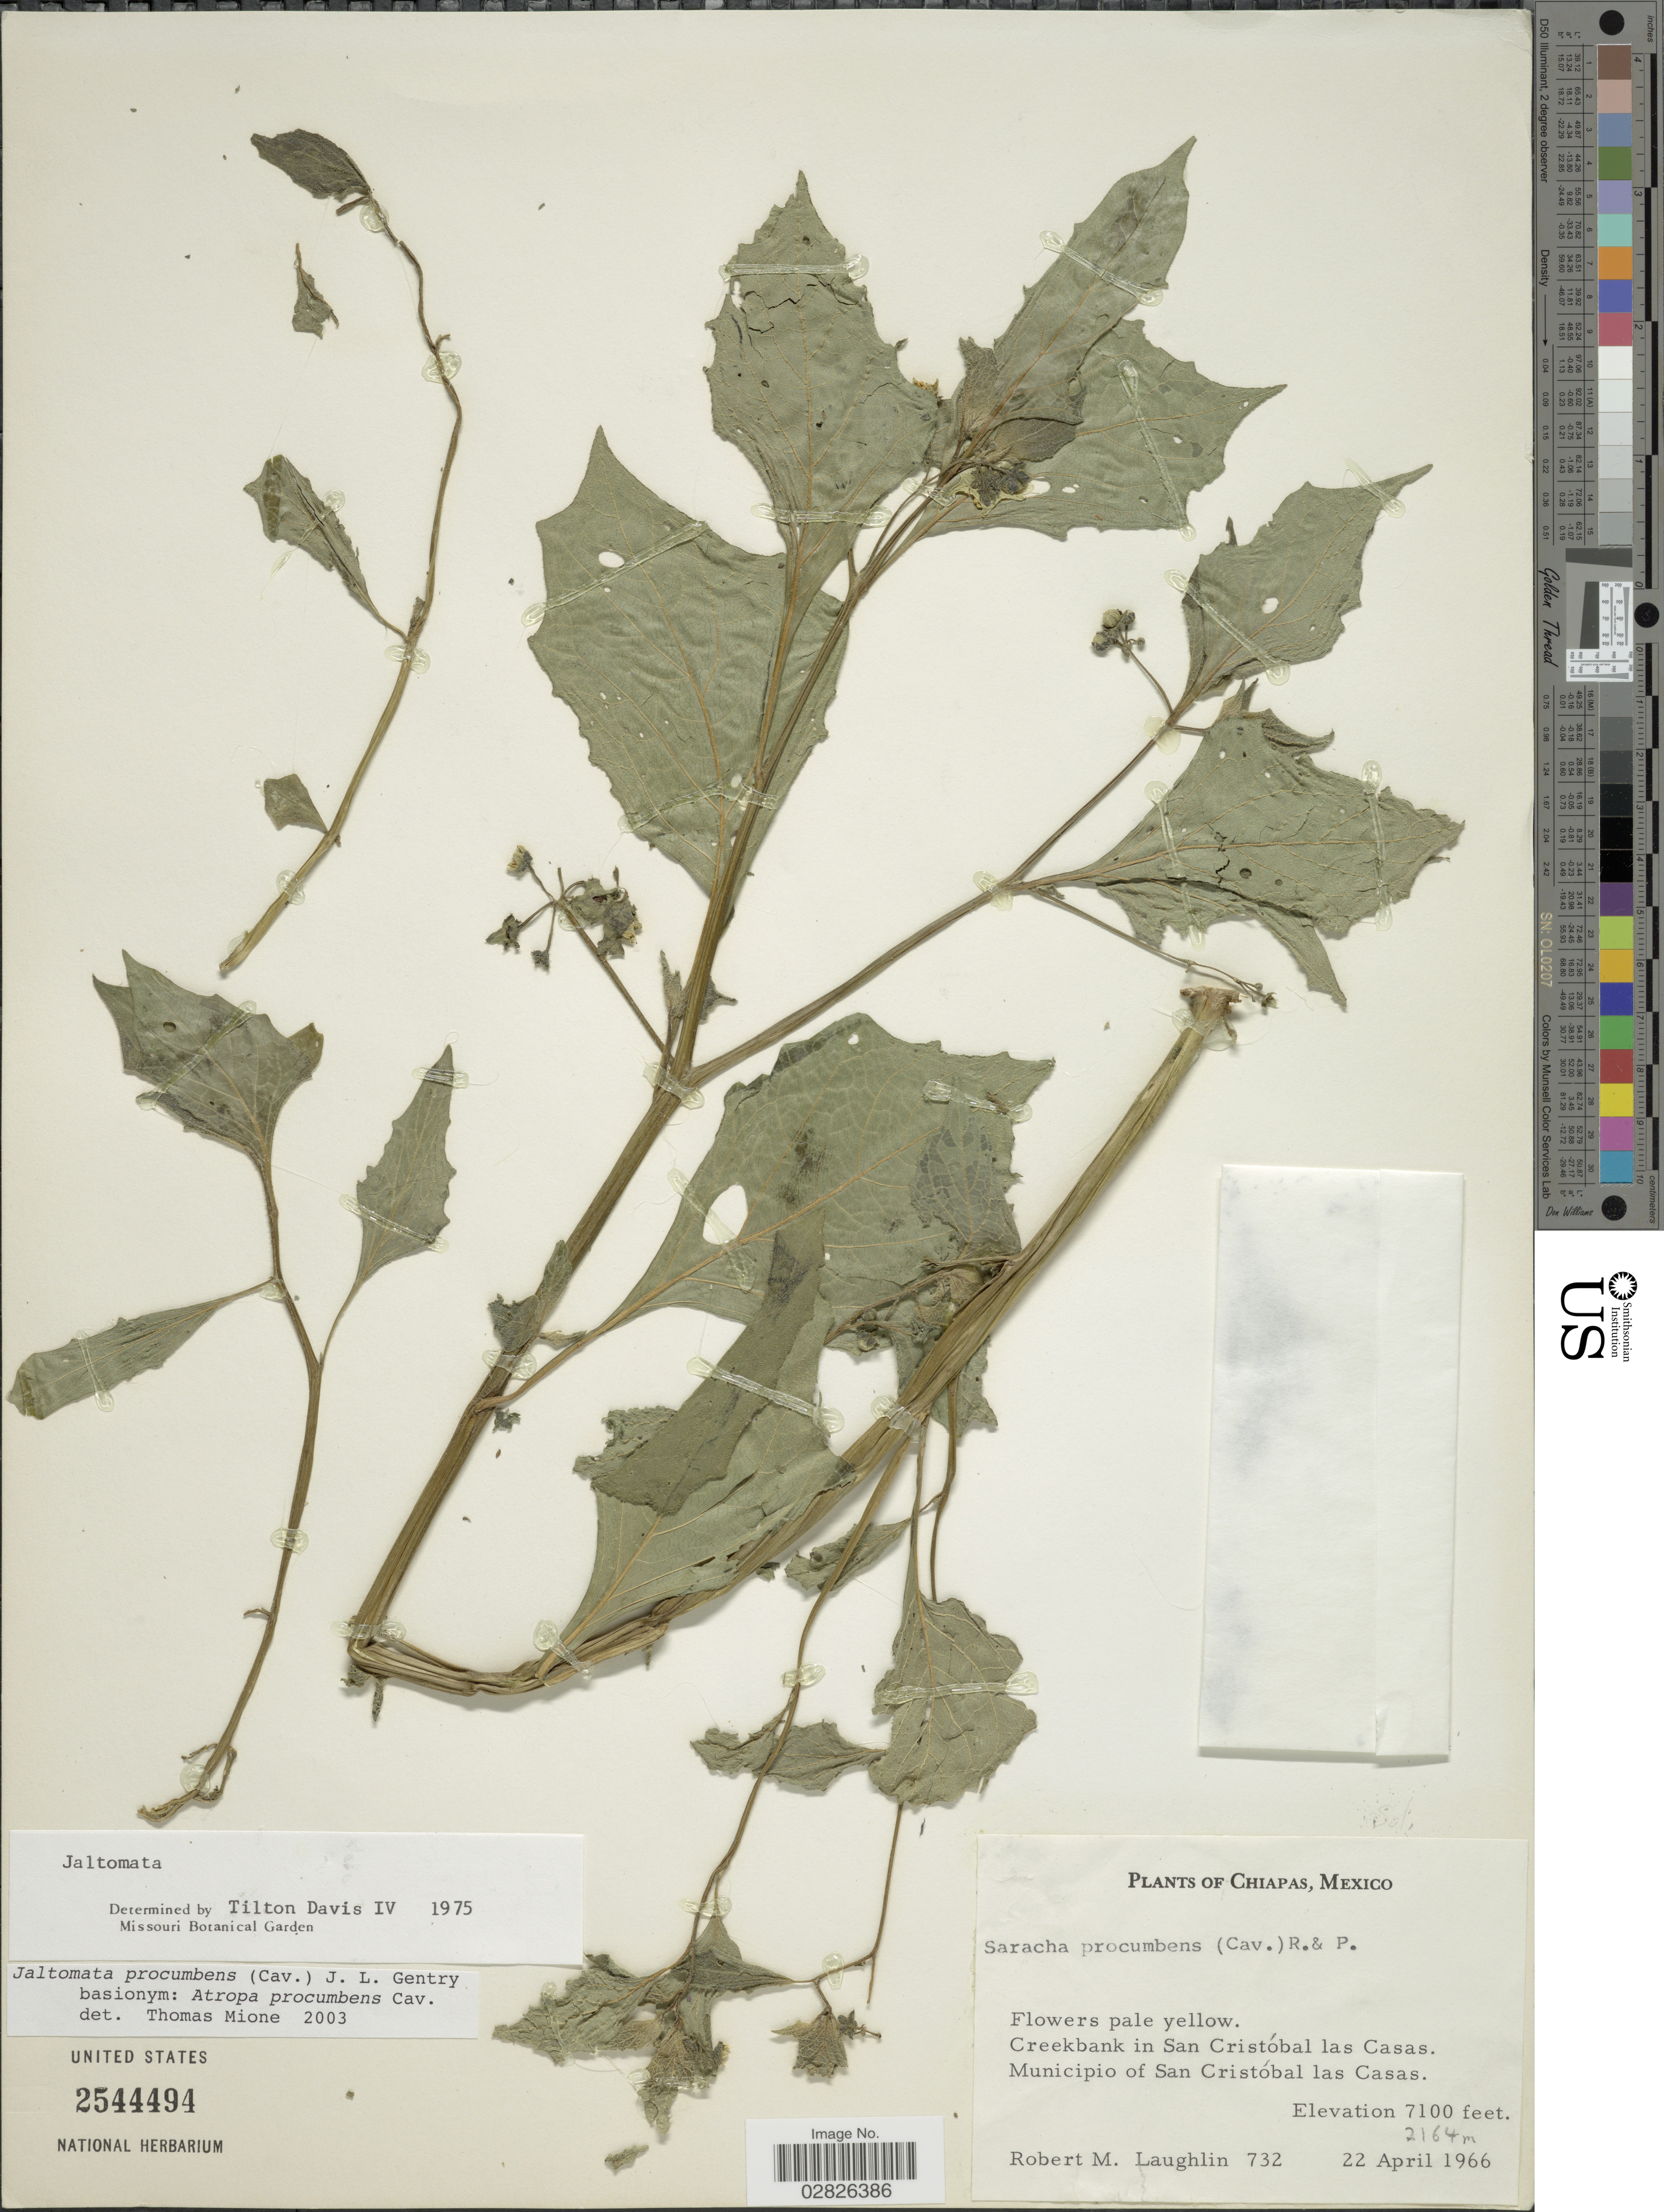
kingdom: Plantae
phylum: Tracheophyta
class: Magnoliopsida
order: Solanales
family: Solanaceae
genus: Jaltomata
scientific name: Jaltomata procumbens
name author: (Cav.) J.L. Gentry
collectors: R. M. Laughlin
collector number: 732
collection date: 1966-04-22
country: Mexico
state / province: Chiapas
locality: Creekbank in San Cristóbal las Casas. Municipio of San Cristóbal las Casas.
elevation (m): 2164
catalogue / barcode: US 2544494